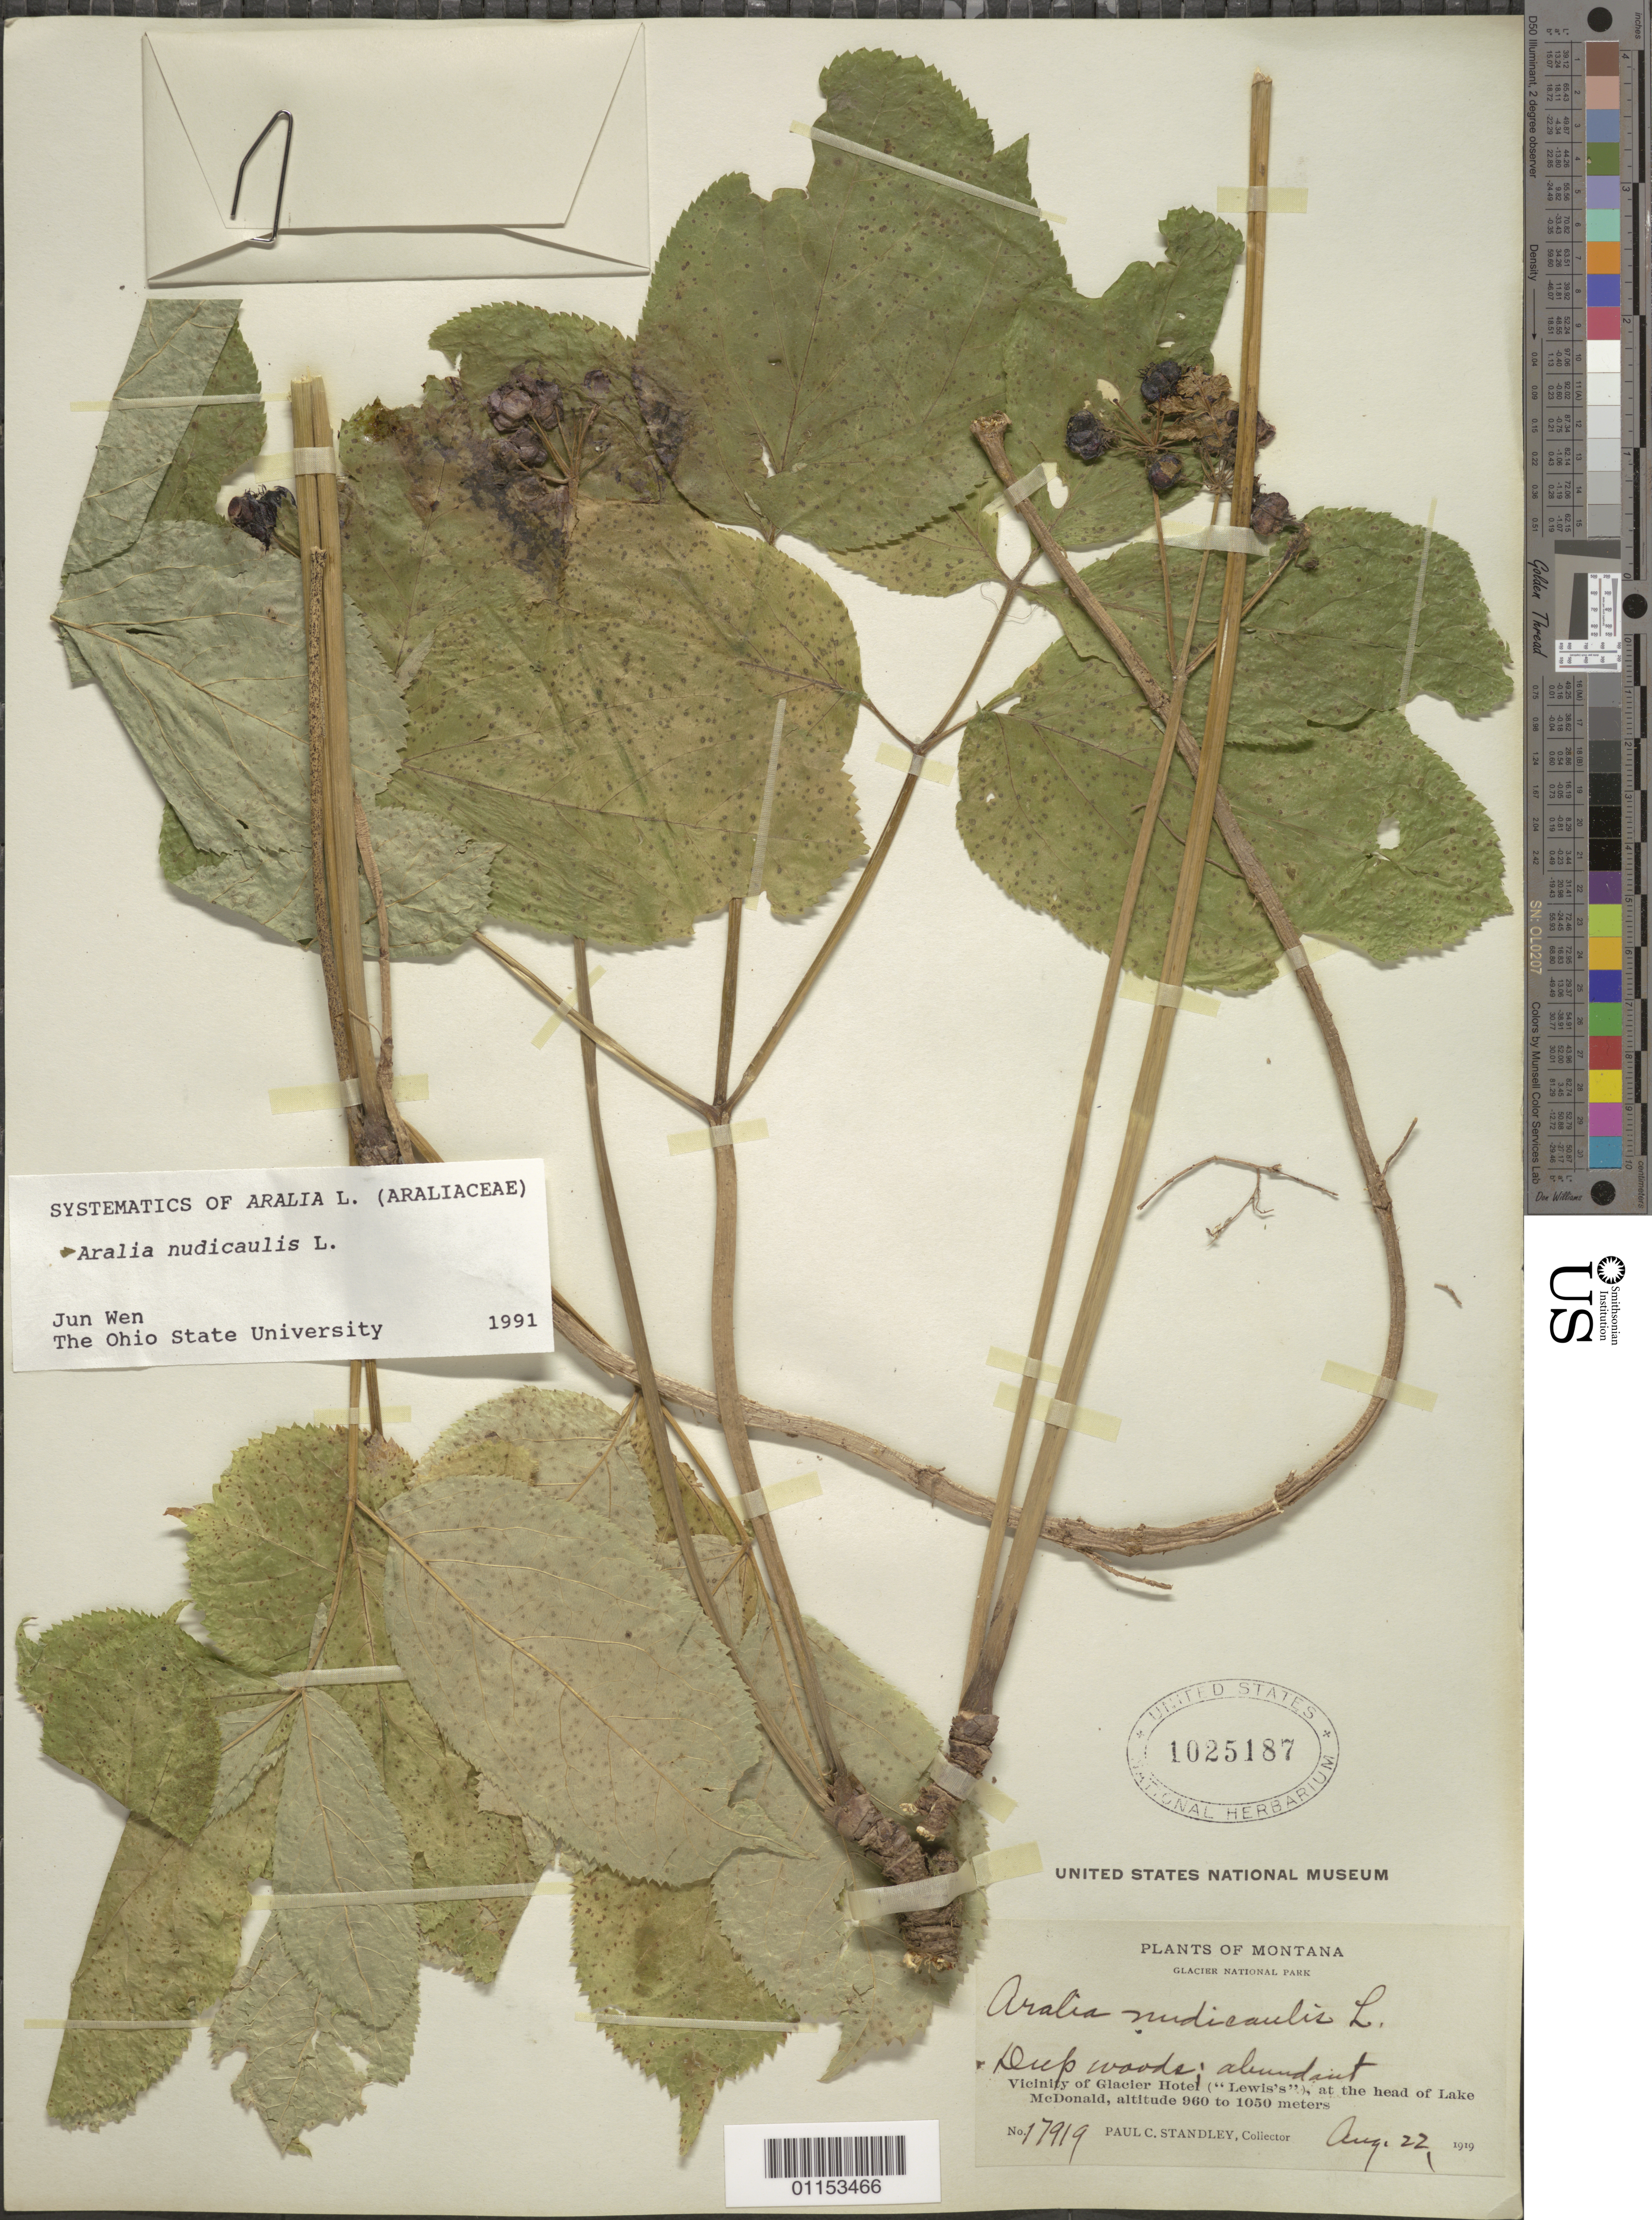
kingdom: Plantae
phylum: Tracheophyta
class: Magnoliopsida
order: Apiales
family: Araliaceae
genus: Aralia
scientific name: Aralia nudicaulis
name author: L.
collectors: P. C. Standley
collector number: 17919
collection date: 1919-08-22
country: United States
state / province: Montana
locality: Vicinity of Glacier Hotel ("Lewis's"), at the head of Lake McDonald.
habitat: Woods, abundant.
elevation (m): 960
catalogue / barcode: US 1025187